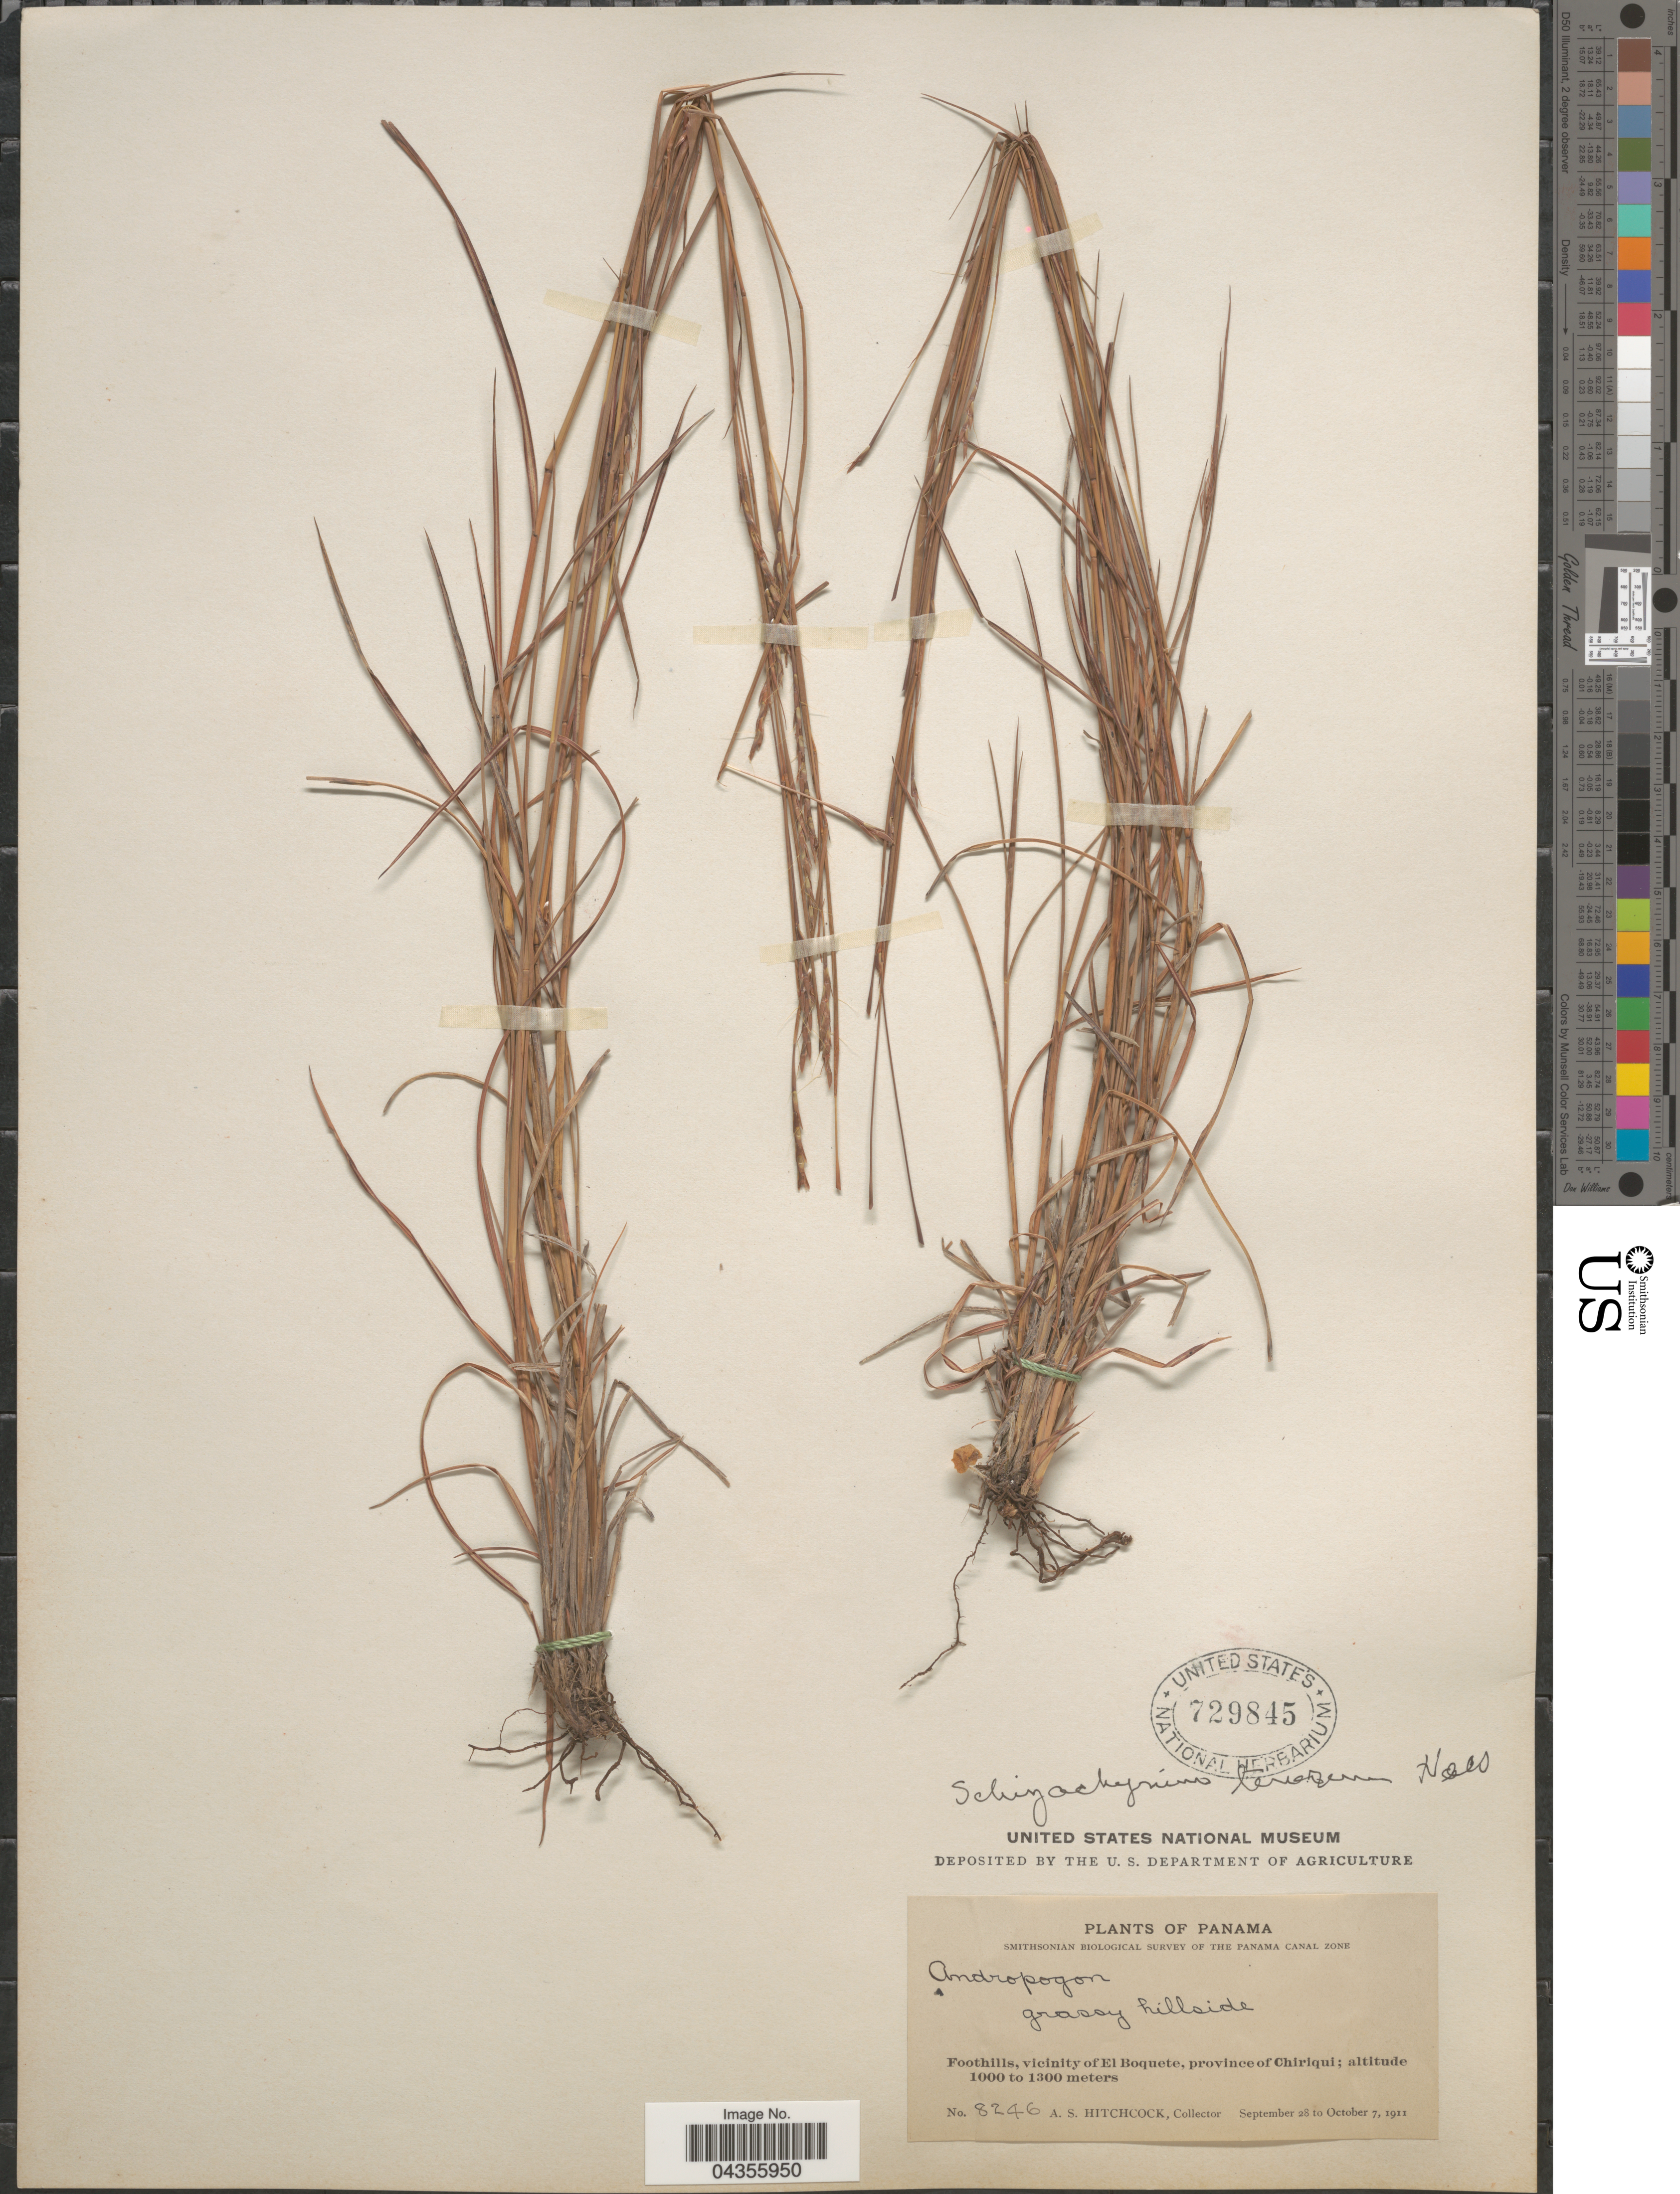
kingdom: Plantae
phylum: Tracheophyta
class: Liliopsida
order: Poales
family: Poaceae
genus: Schizachyrium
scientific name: Schizachyrium tenerum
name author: Nees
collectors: A. S. Hitchcock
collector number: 8246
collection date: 1911-09-28/1911-10-07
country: Panama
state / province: Chiriqui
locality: Smithsonian Biological Survey of the Panama Canal Zone. Foothills, vicinity of El Boquete.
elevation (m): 1000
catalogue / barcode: US 729845